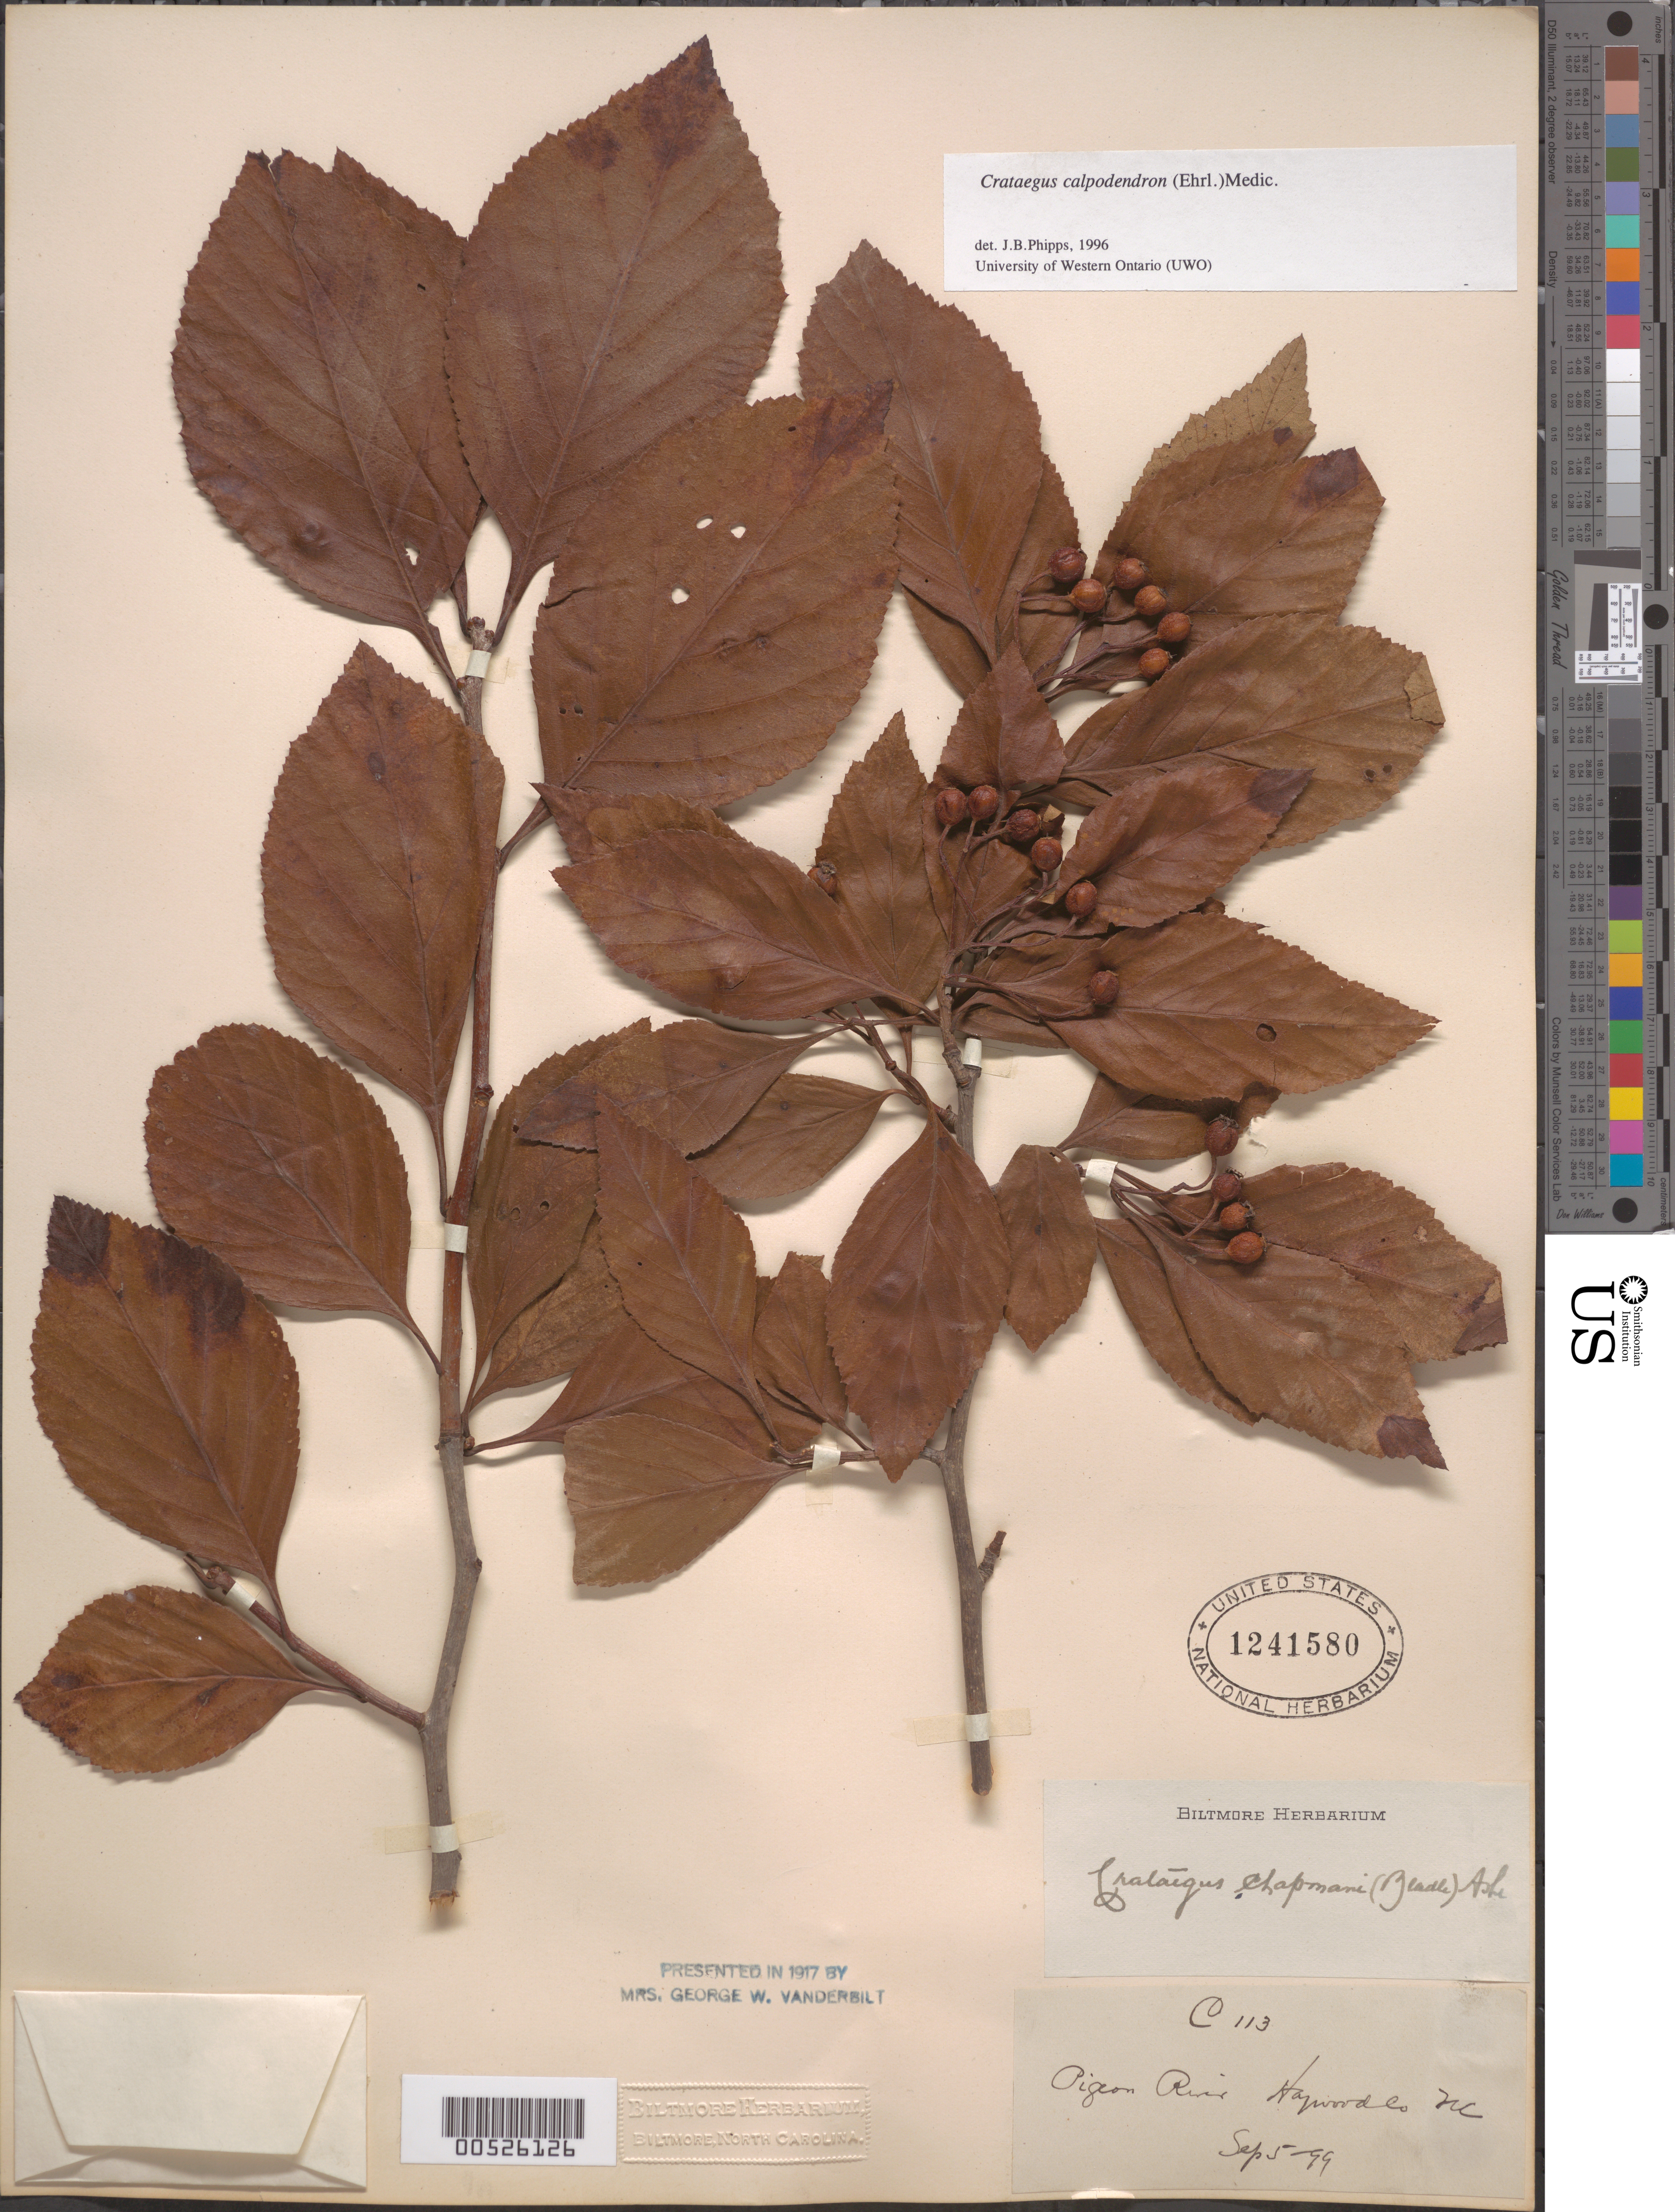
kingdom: Plantae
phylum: Tracheophyta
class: Magnoliopsida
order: Rosales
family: Rosaceae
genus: Crataegus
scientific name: Crataegus calpodendron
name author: (Ehrh.) Medik.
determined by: Phipps, James B., (UWO), University of Western Ontario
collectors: ex herb. Biltmore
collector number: C113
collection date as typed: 05 Sep 1899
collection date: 1899-09-05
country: United States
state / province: North Carolina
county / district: Haywood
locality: Pigeon River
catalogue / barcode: US 1241580